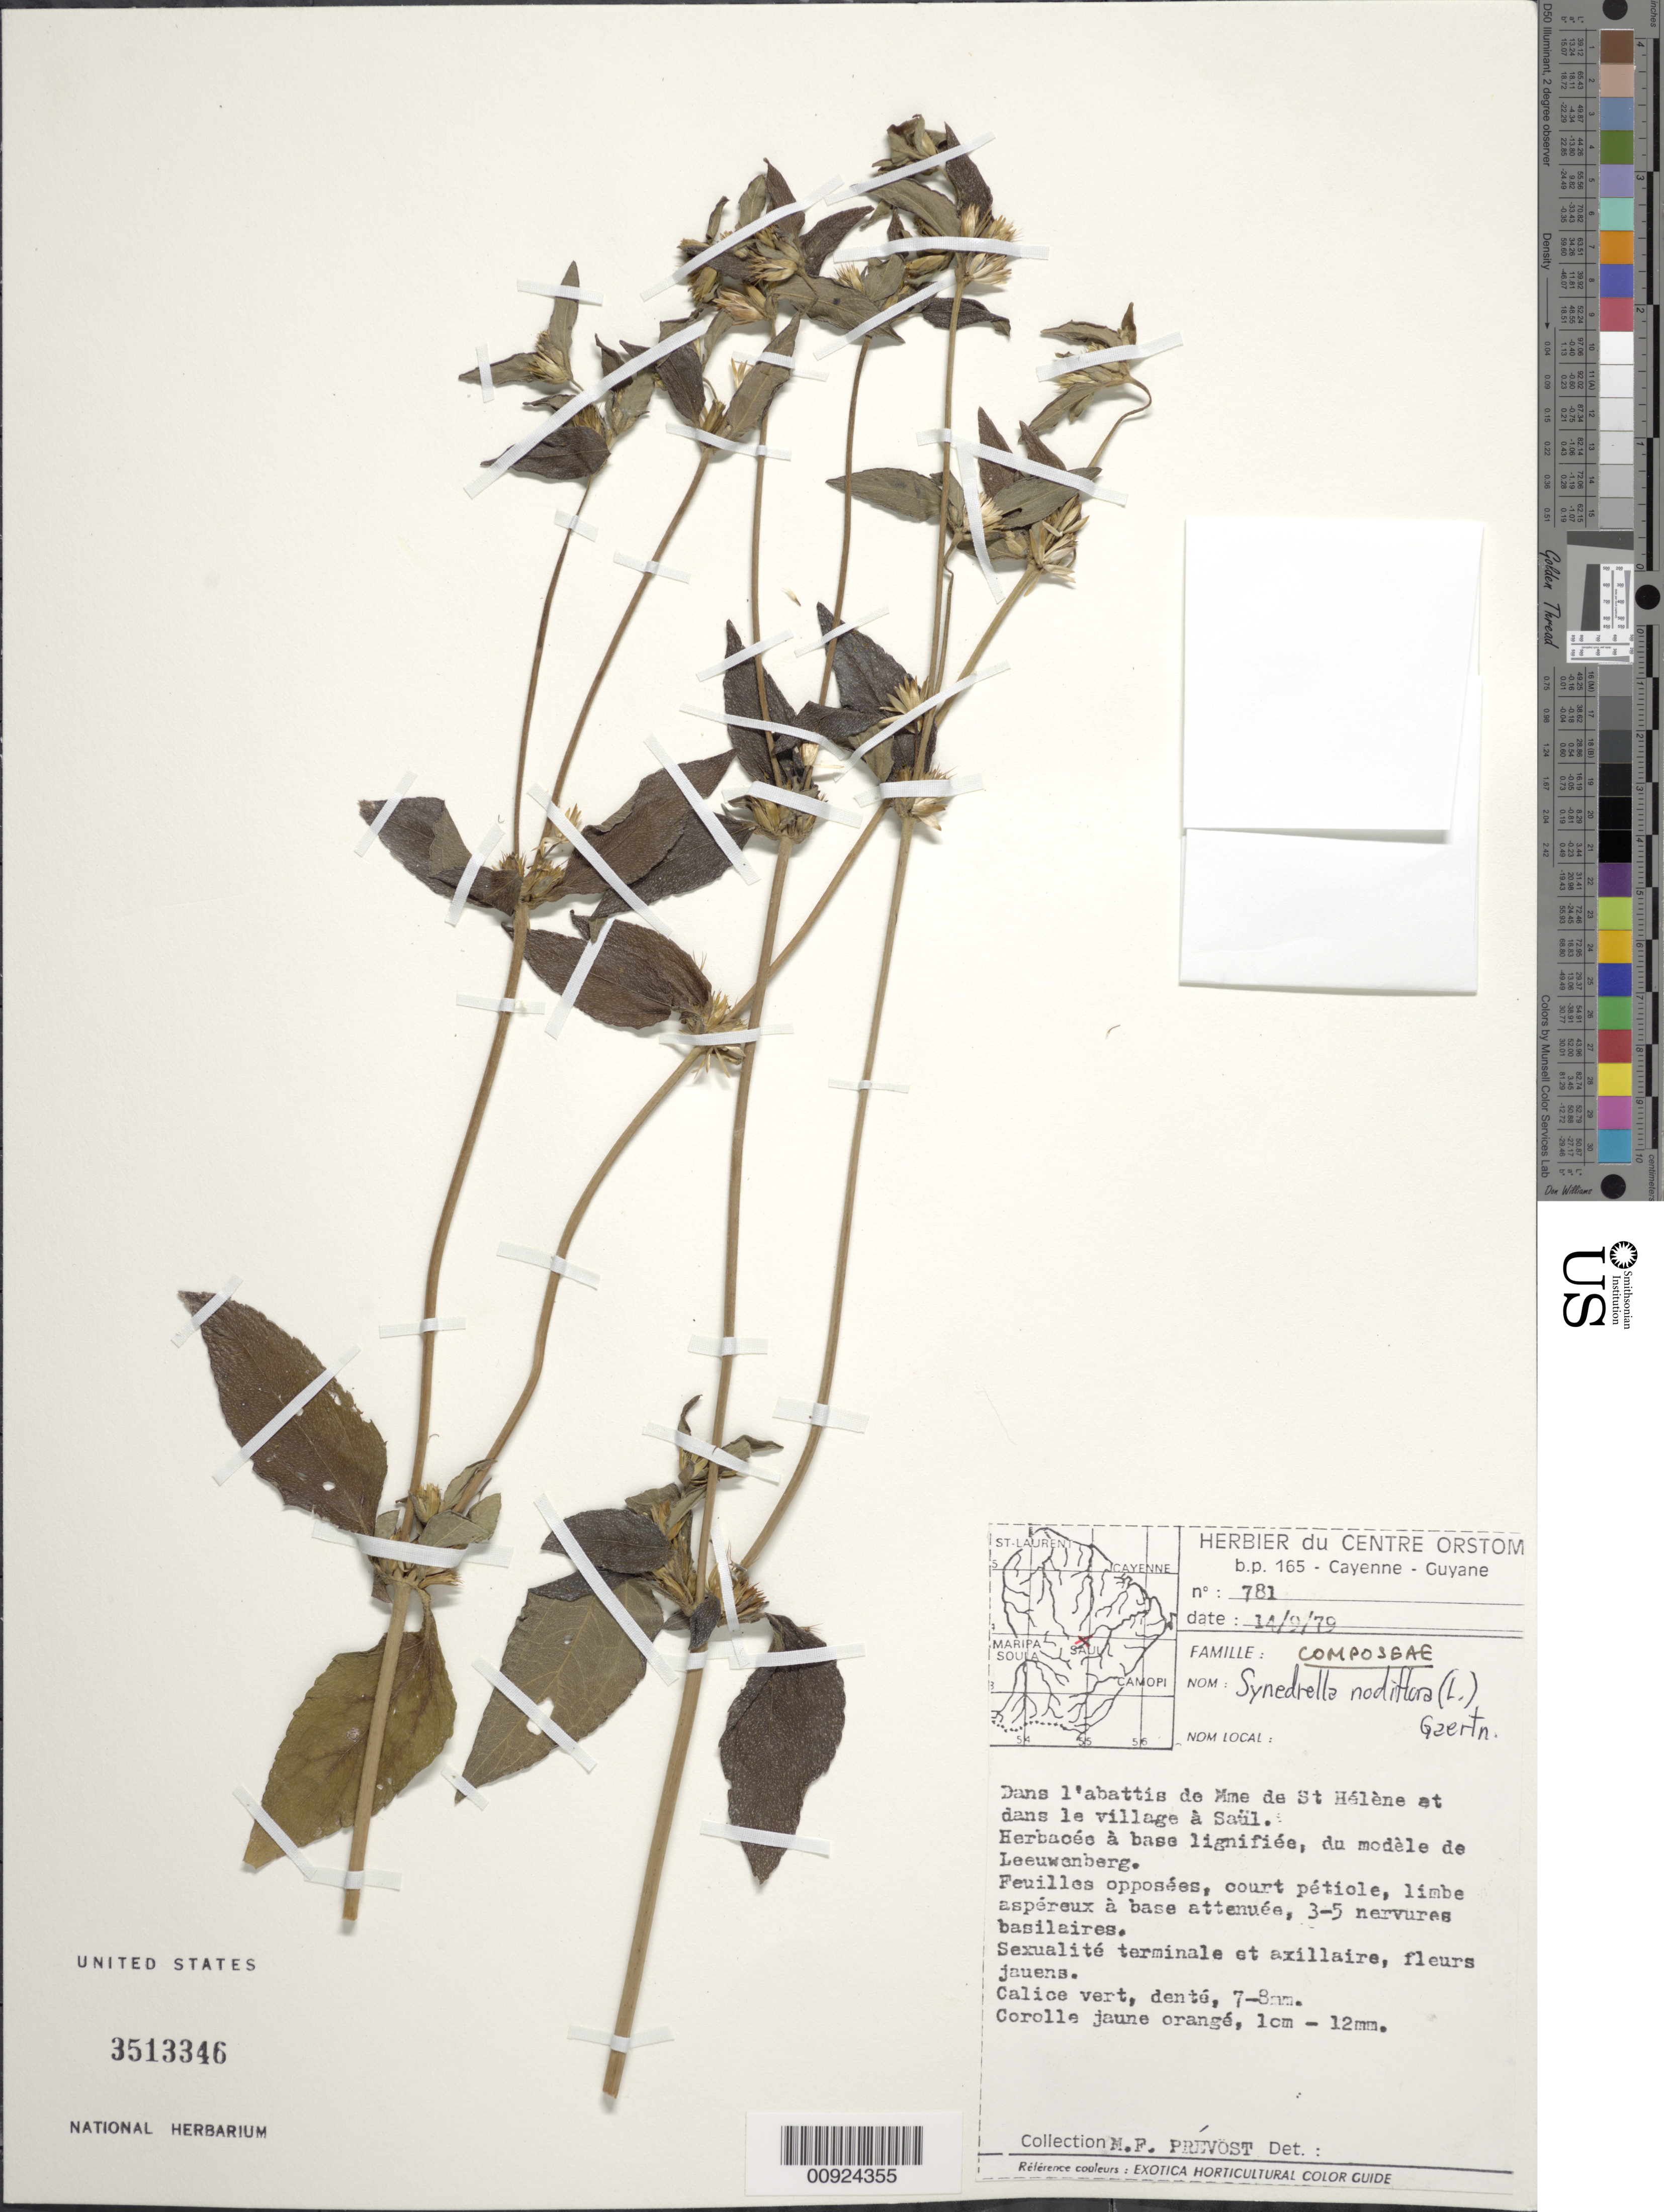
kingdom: Plantae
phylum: Tracheophyta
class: Magnoliopsida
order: Asterales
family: Asteraceae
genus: Synedrella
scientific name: Synedrella nodiflora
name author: (L.) Gaertn.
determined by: Robinson, Harold E., (US)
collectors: M.-F. Prévost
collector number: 781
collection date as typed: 14-Sep-79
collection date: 1979-09-14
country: French Guiana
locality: Saül, dans le abbatis de Mme de St. Helene et dans le village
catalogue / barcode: US 3513346